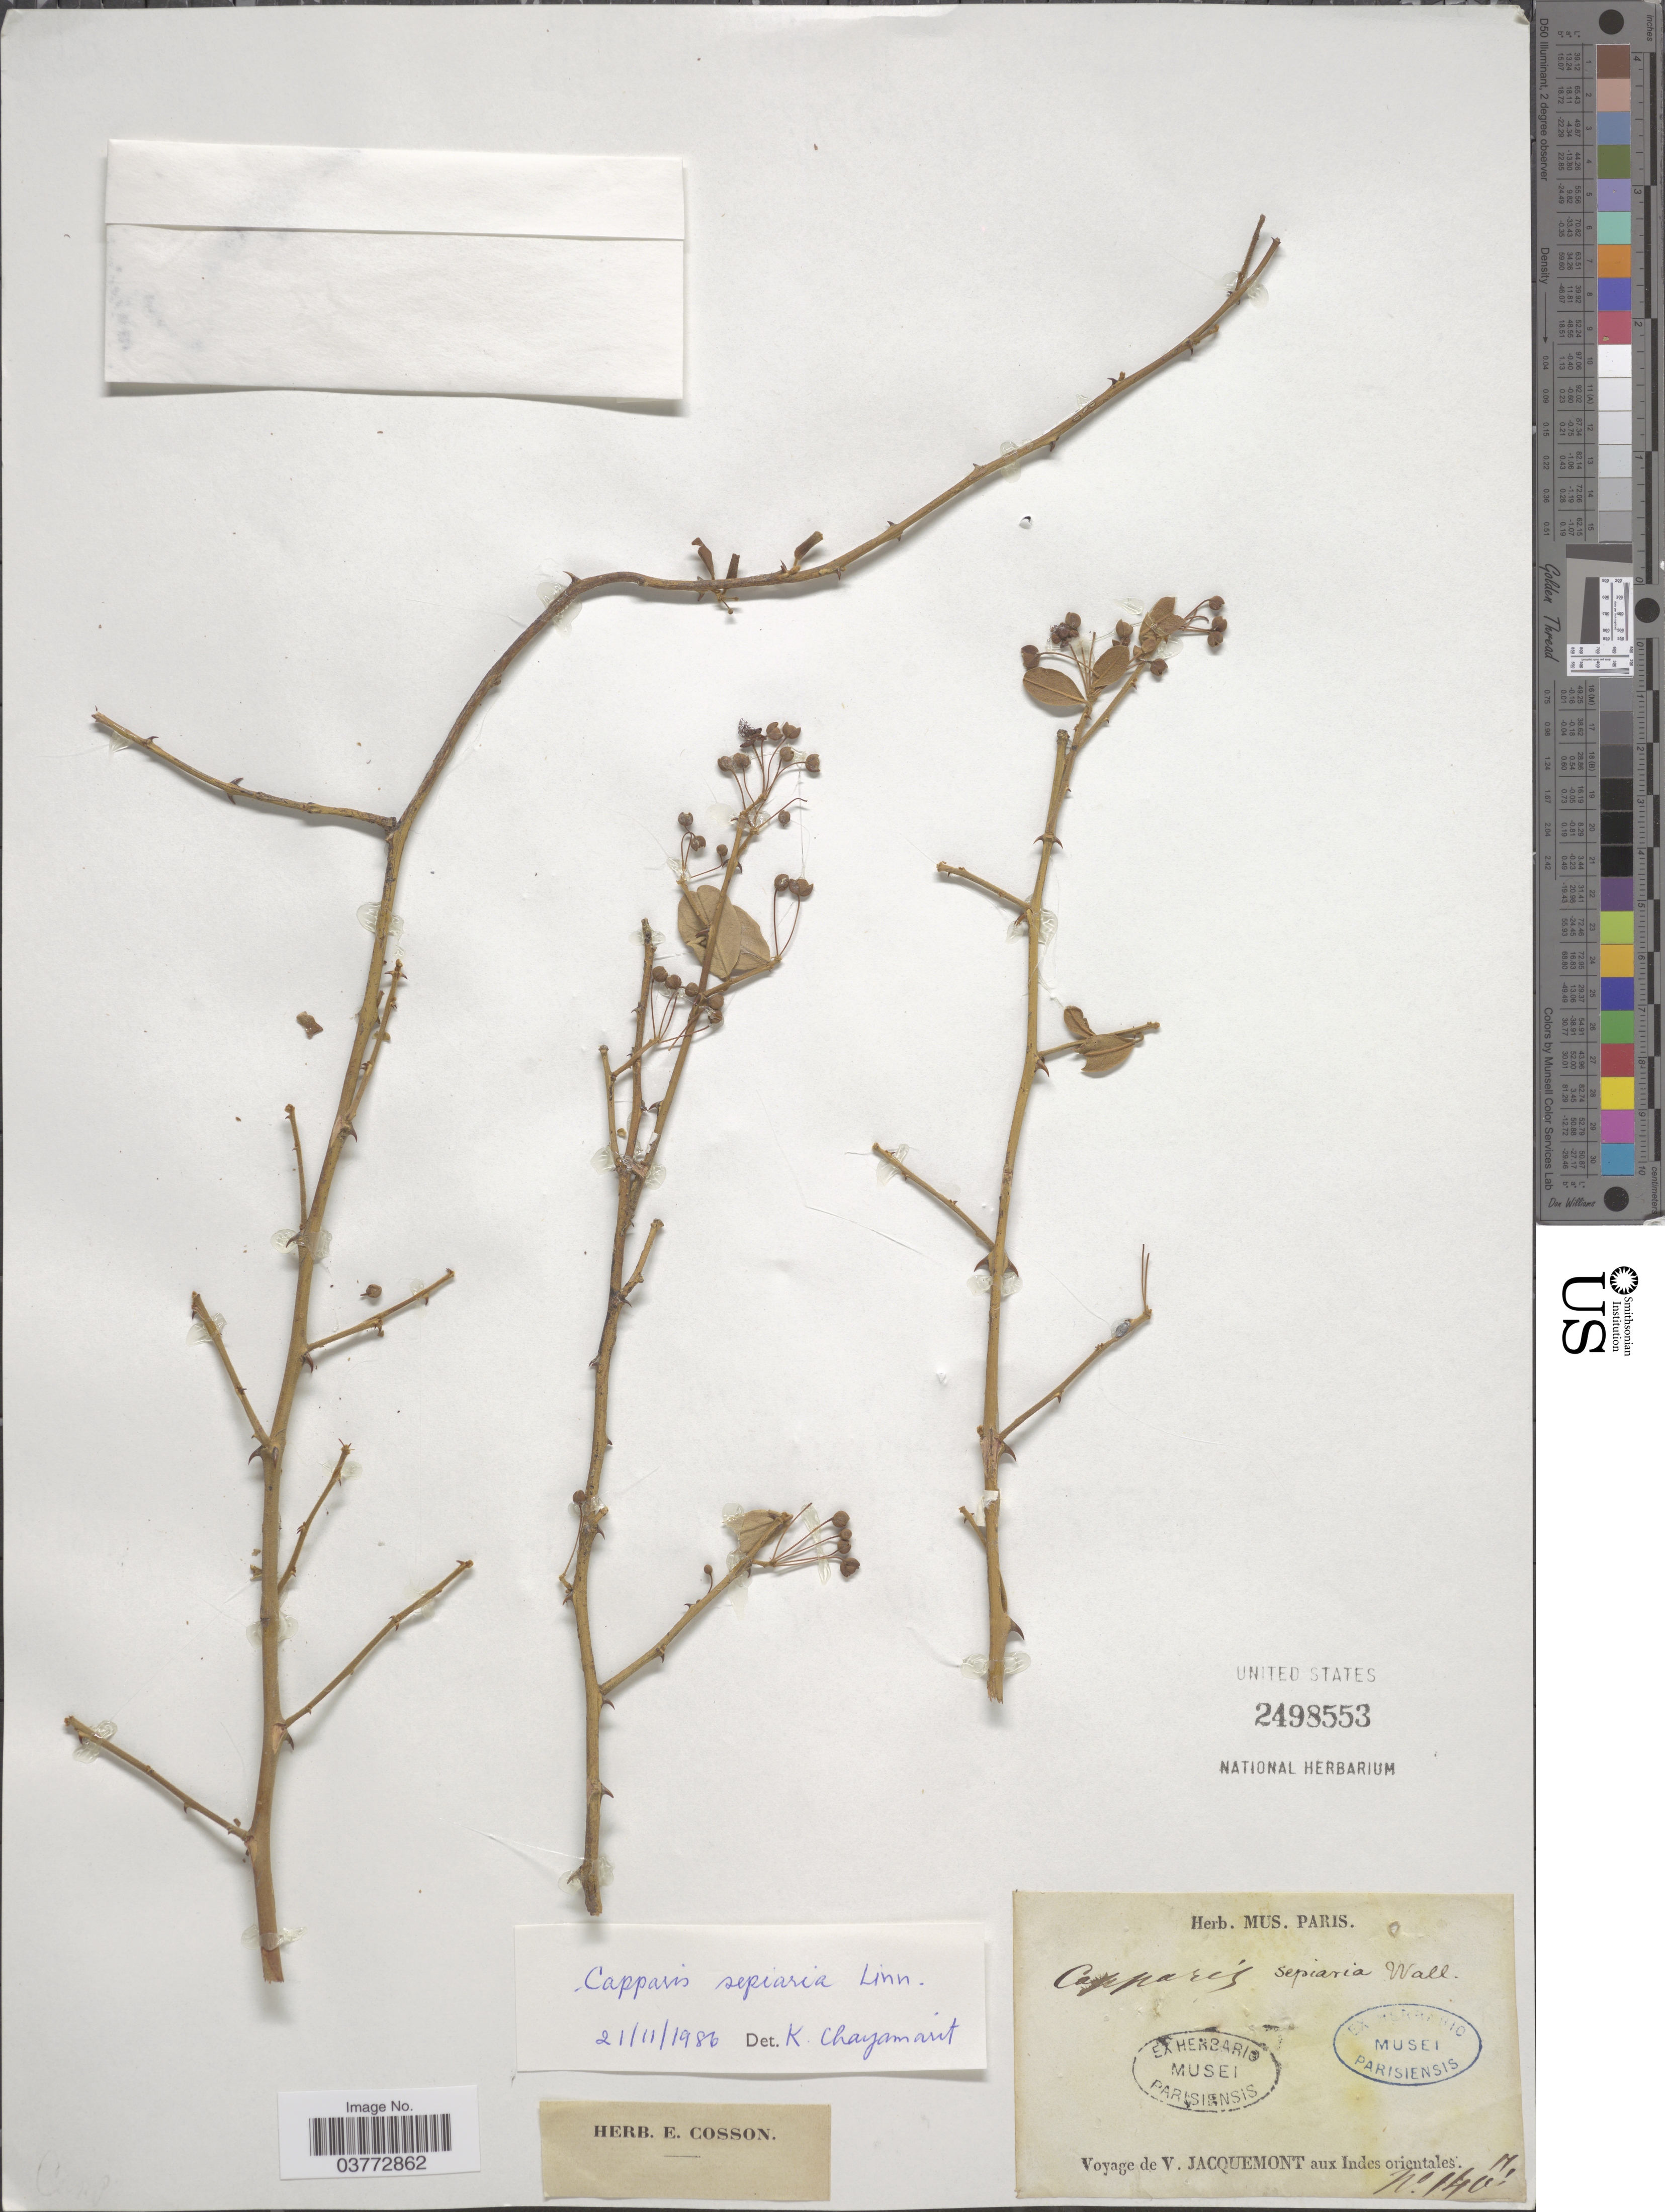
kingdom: Plantae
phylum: Tracheophyta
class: Magnoliopsida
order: Brassicales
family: Capparaceae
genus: Capparis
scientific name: Capparis sepiaria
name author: L.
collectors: V. Jacquemont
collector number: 140*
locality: Aux Indes orientales.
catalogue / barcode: US 2498553